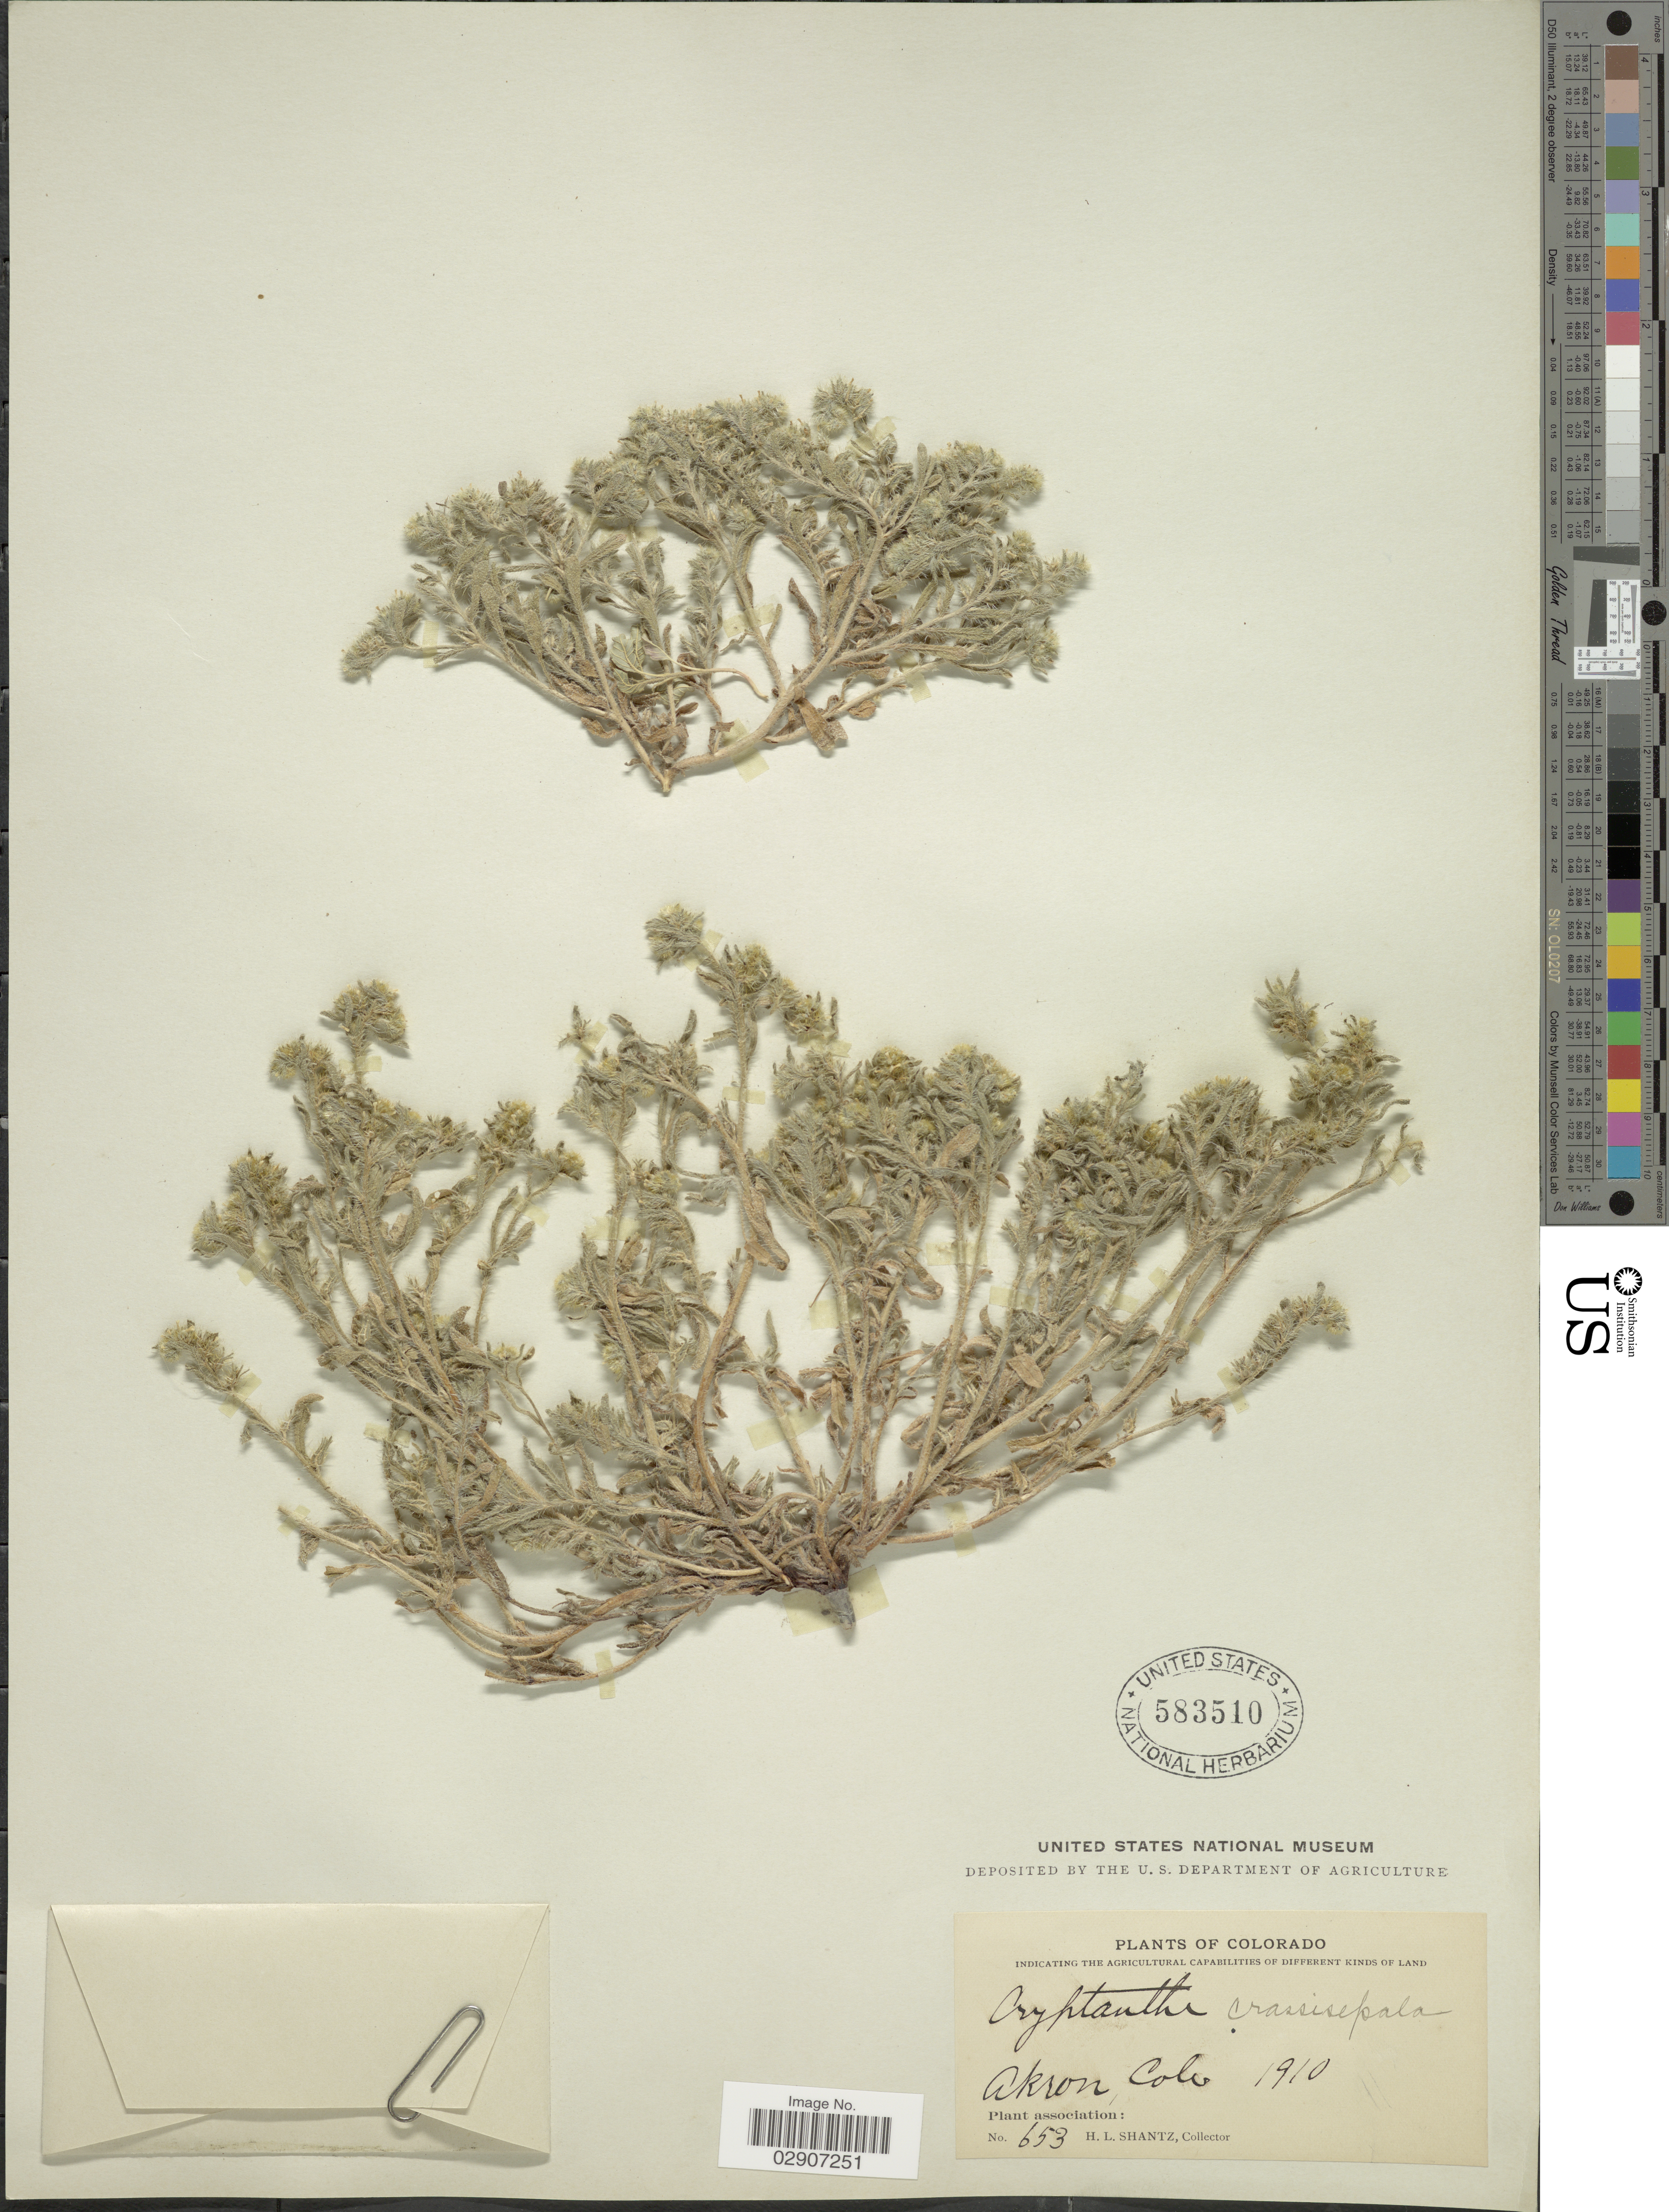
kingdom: Plantae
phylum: Tracheophyta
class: Magnoliopsida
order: Boraginales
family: Boraginaceae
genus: Cryptantha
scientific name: Cryptantha crassisepala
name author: (Torr. & A. Gray) Greene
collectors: H. Shantz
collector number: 653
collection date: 1910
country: United States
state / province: Colorado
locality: Akron.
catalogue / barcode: US 583510